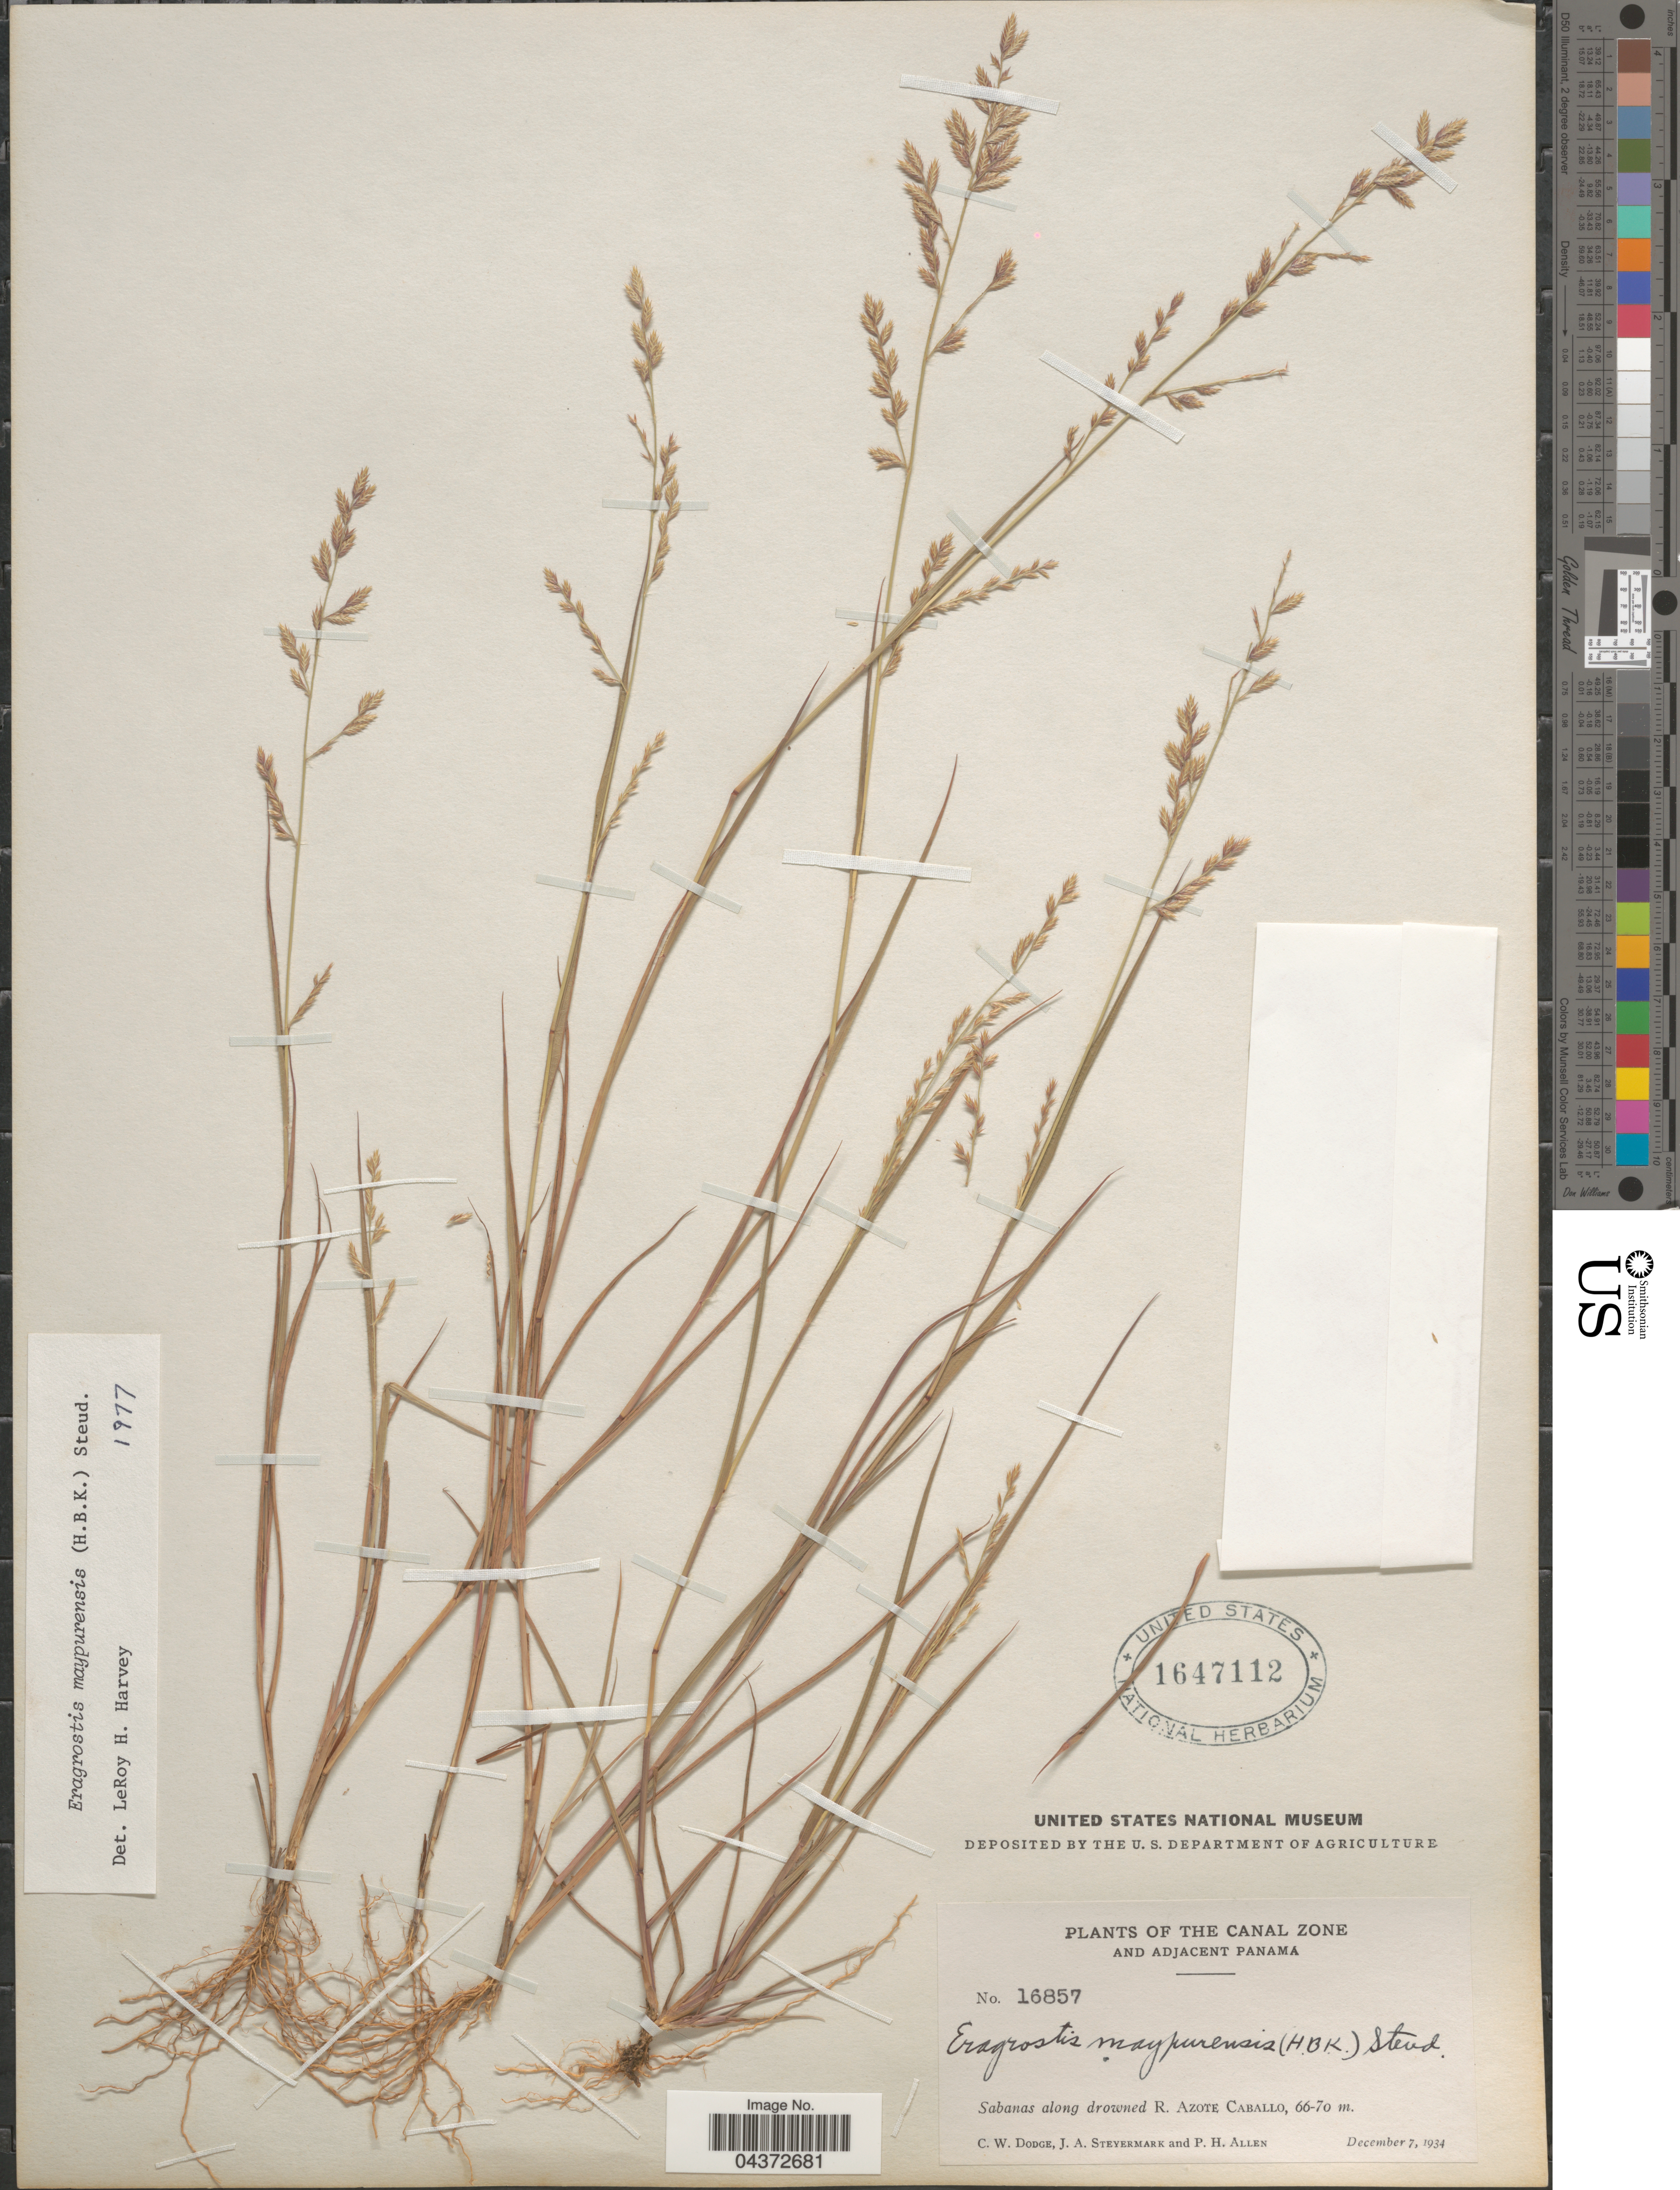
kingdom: Plantae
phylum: Tracheophyta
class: Liliopsida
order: Poales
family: Poaceae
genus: Eragrostis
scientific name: Eragrostis maypurensis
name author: (Kunth) Steud.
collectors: C. Dodge, J. Steyermark & P. H. Allen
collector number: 16857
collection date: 1934-12-07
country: Panama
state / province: Colón / Panamá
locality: Canal Zone and adjacent Panama. Sabanas along drowned R. Azote Caballo.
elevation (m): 66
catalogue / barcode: US 1647112